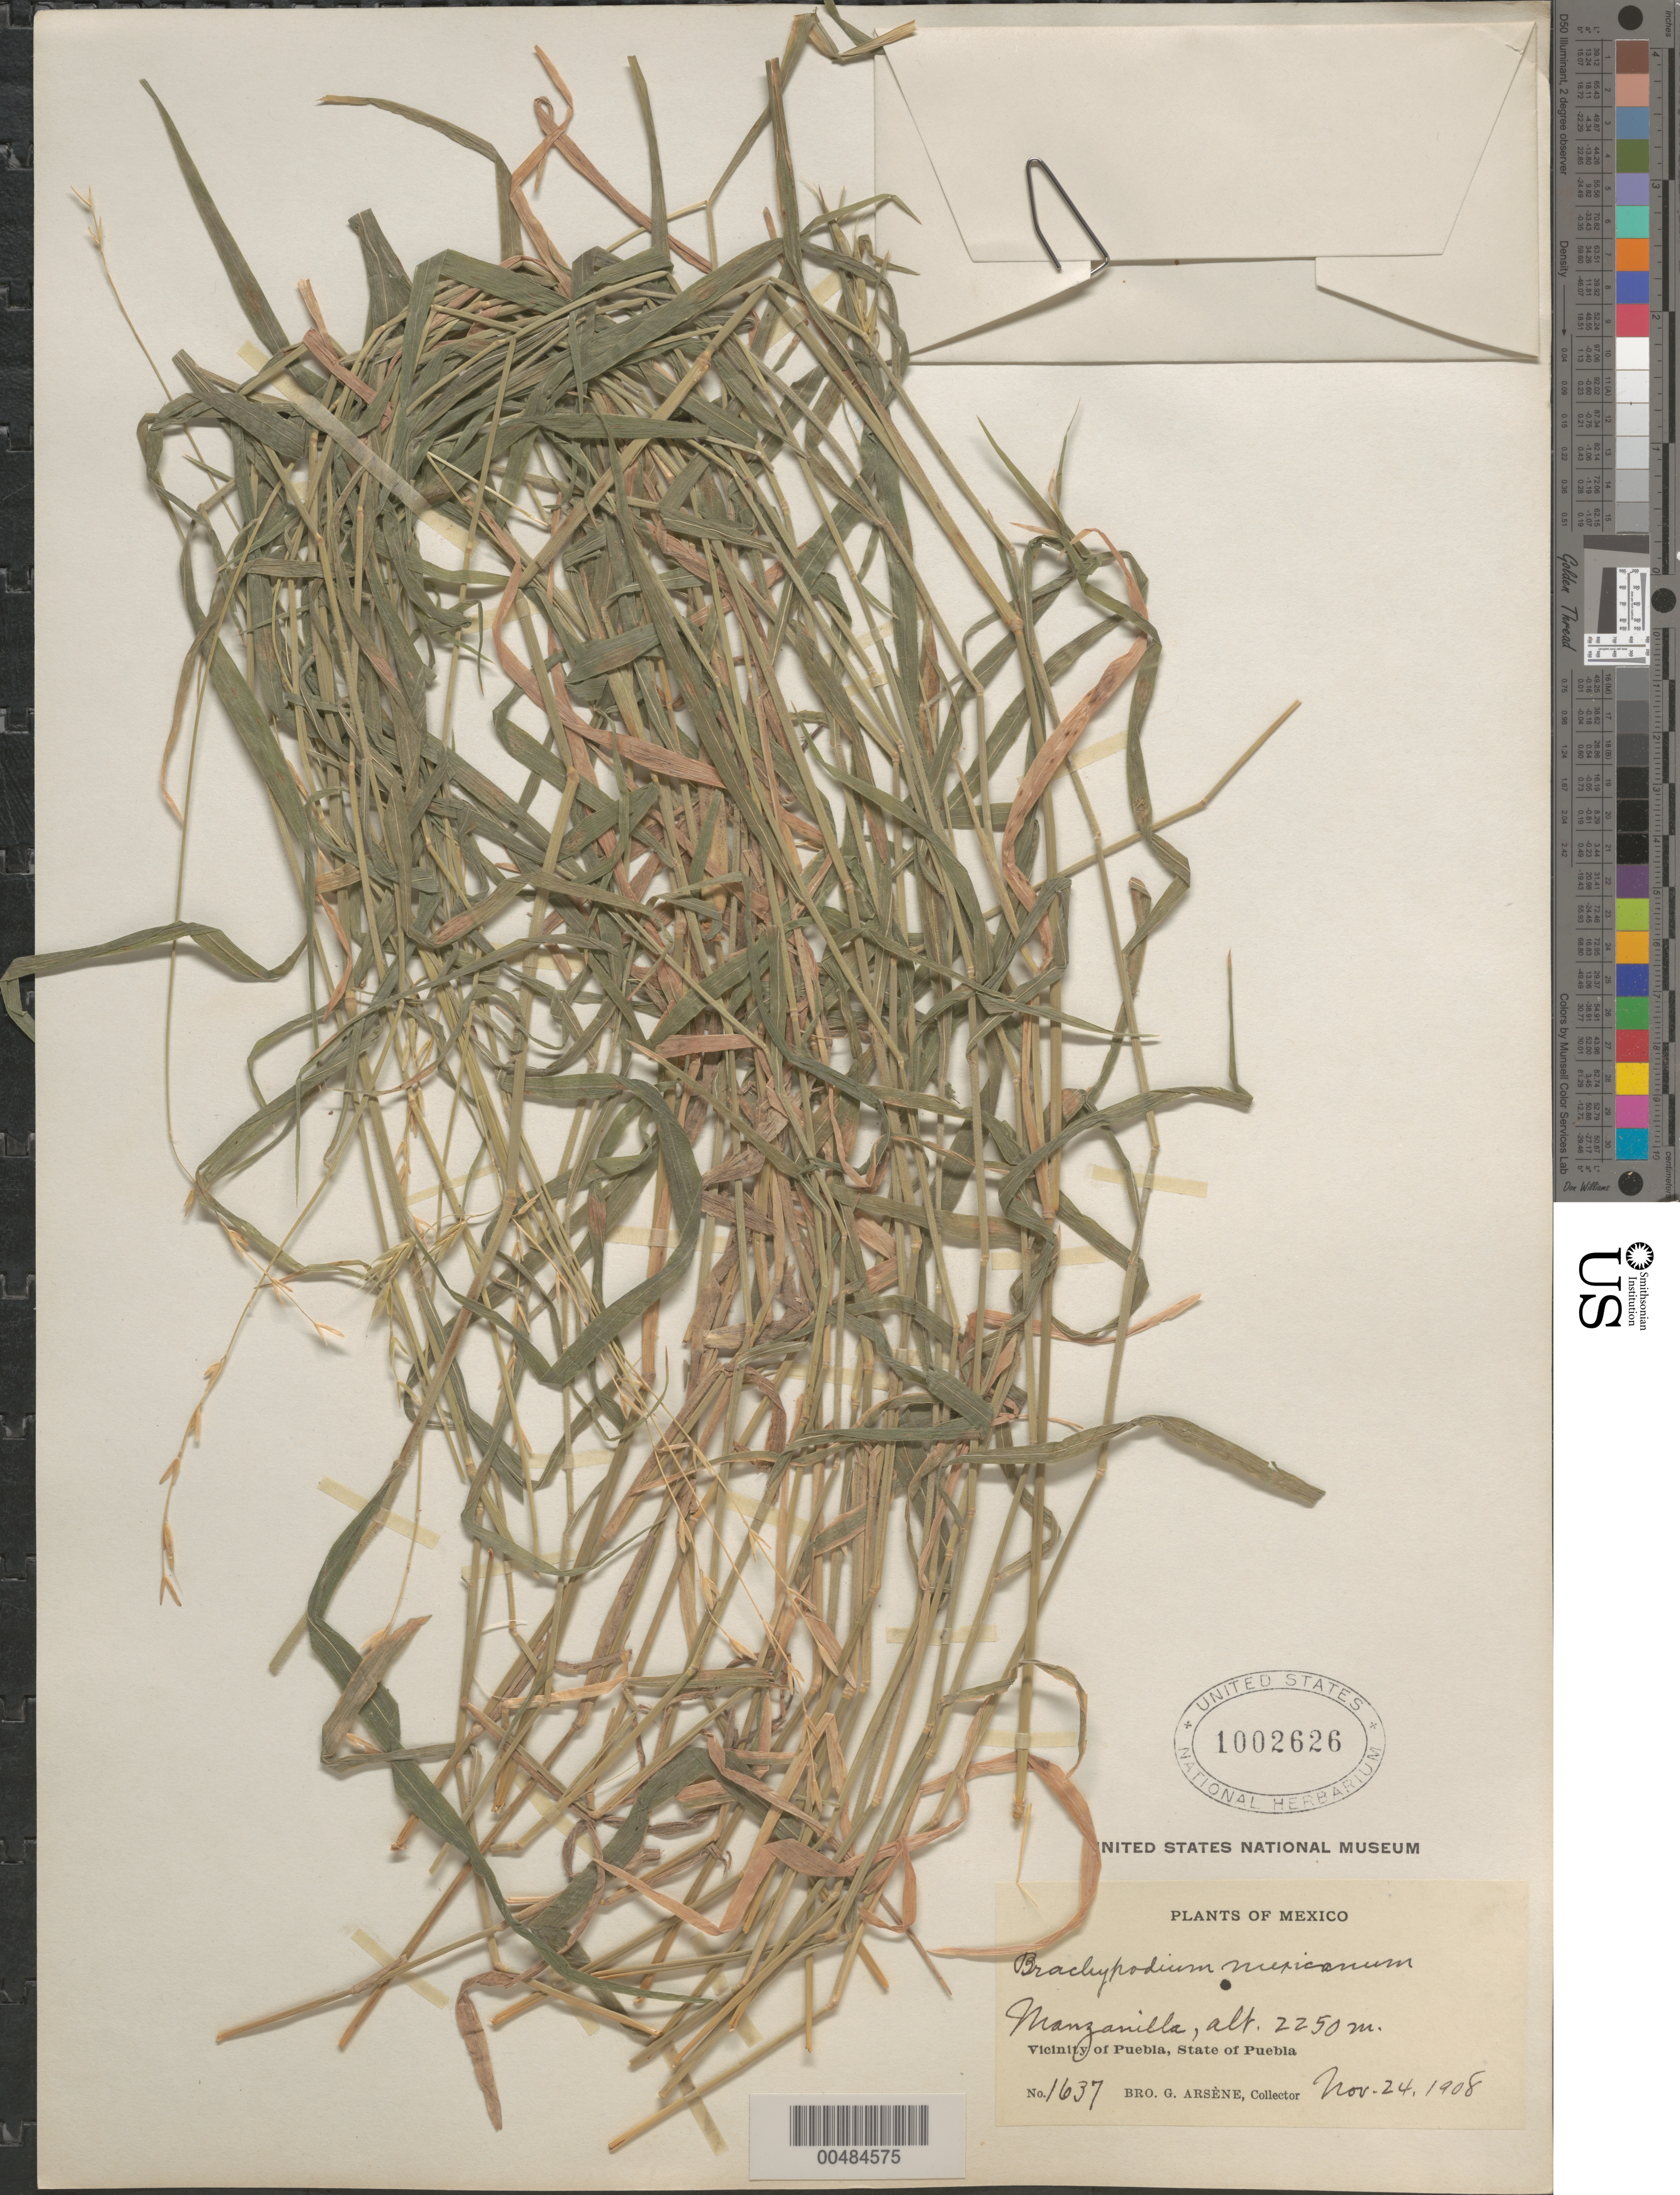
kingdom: Plantae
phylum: Tracheophyta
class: Liliopsida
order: Poales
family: Poaceae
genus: Brachypodium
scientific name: Brachypodium mexicanum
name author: (Roem. & Schult.) Link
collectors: Bro. G. Arsène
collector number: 1637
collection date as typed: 24 Nov 1908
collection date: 1908-11-24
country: Mexico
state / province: Puebla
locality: Vicinity of Puebla, Manzanillo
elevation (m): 2250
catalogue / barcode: US 1002626